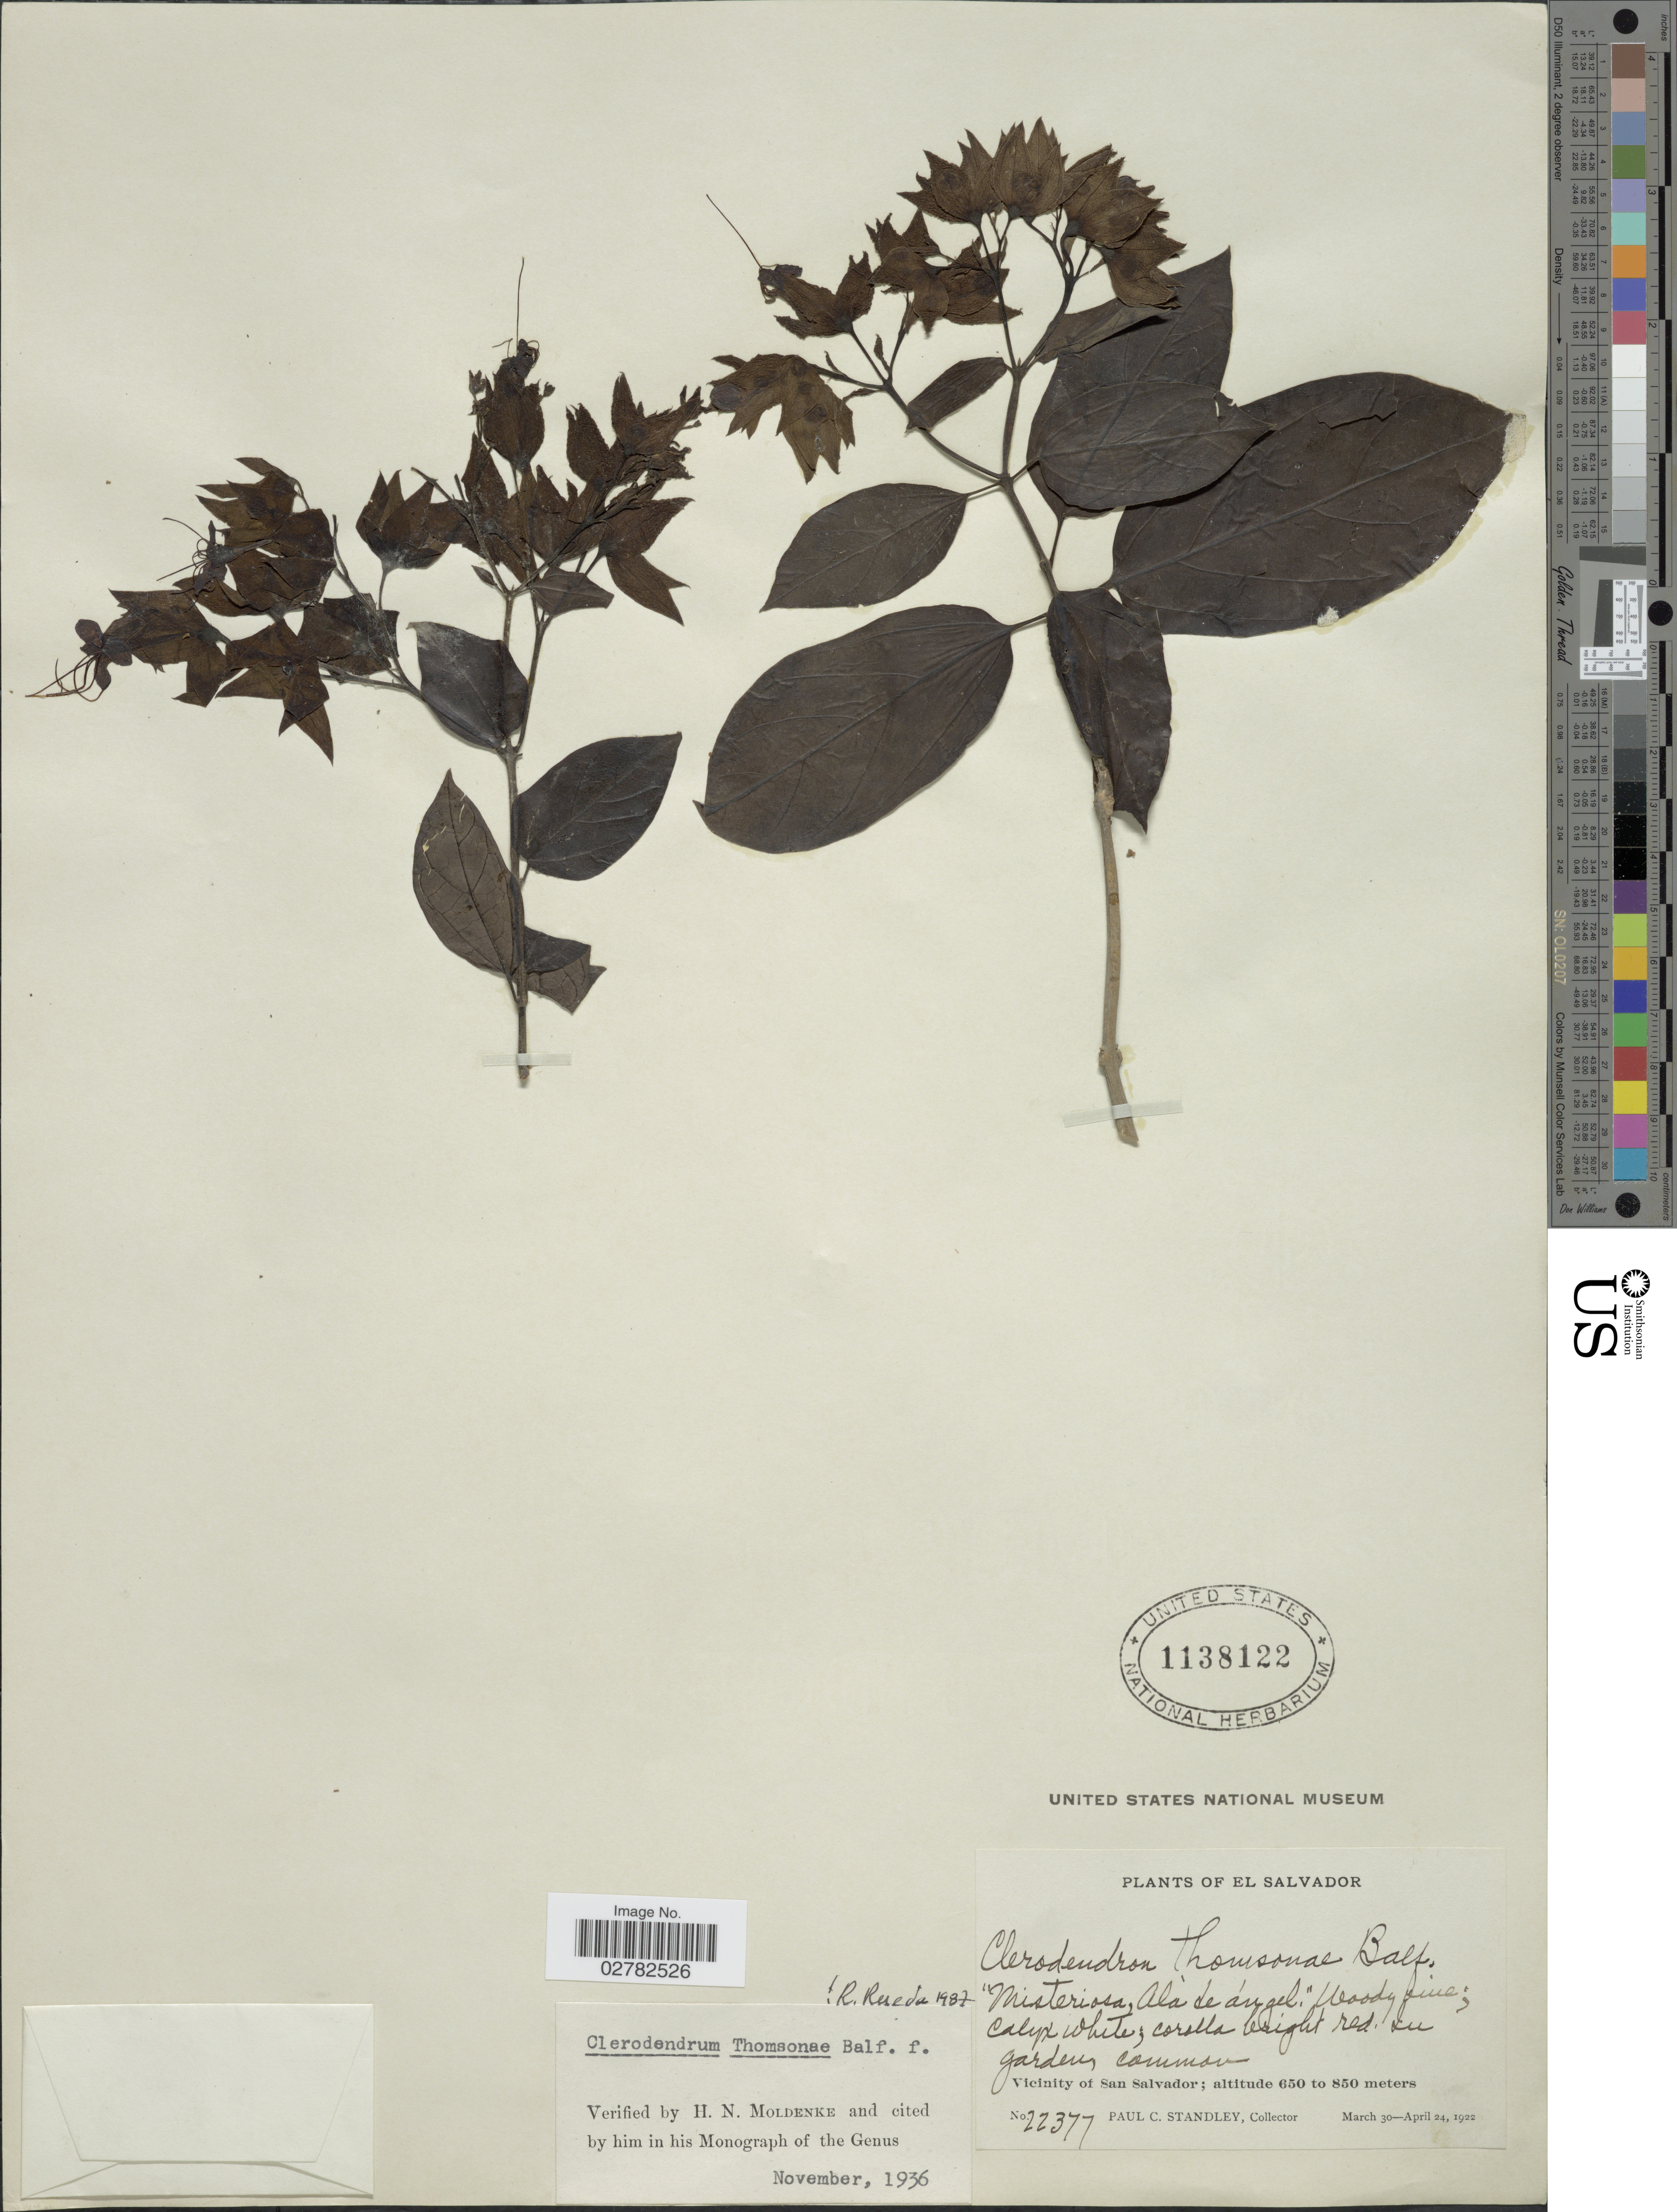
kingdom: Plantae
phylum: Tracheophyta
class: Magnoliopsida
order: Lamiales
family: Lamiaceae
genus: Clerodendrum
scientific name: Clerodendrum thomsoniae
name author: Balf.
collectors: P. C. Standley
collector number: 22377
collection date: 1922-03-30/1922-04-24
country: El Salvador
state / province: San Salvador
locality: Vicinity of San Salvador.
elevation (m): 650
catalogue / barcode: US 1138122